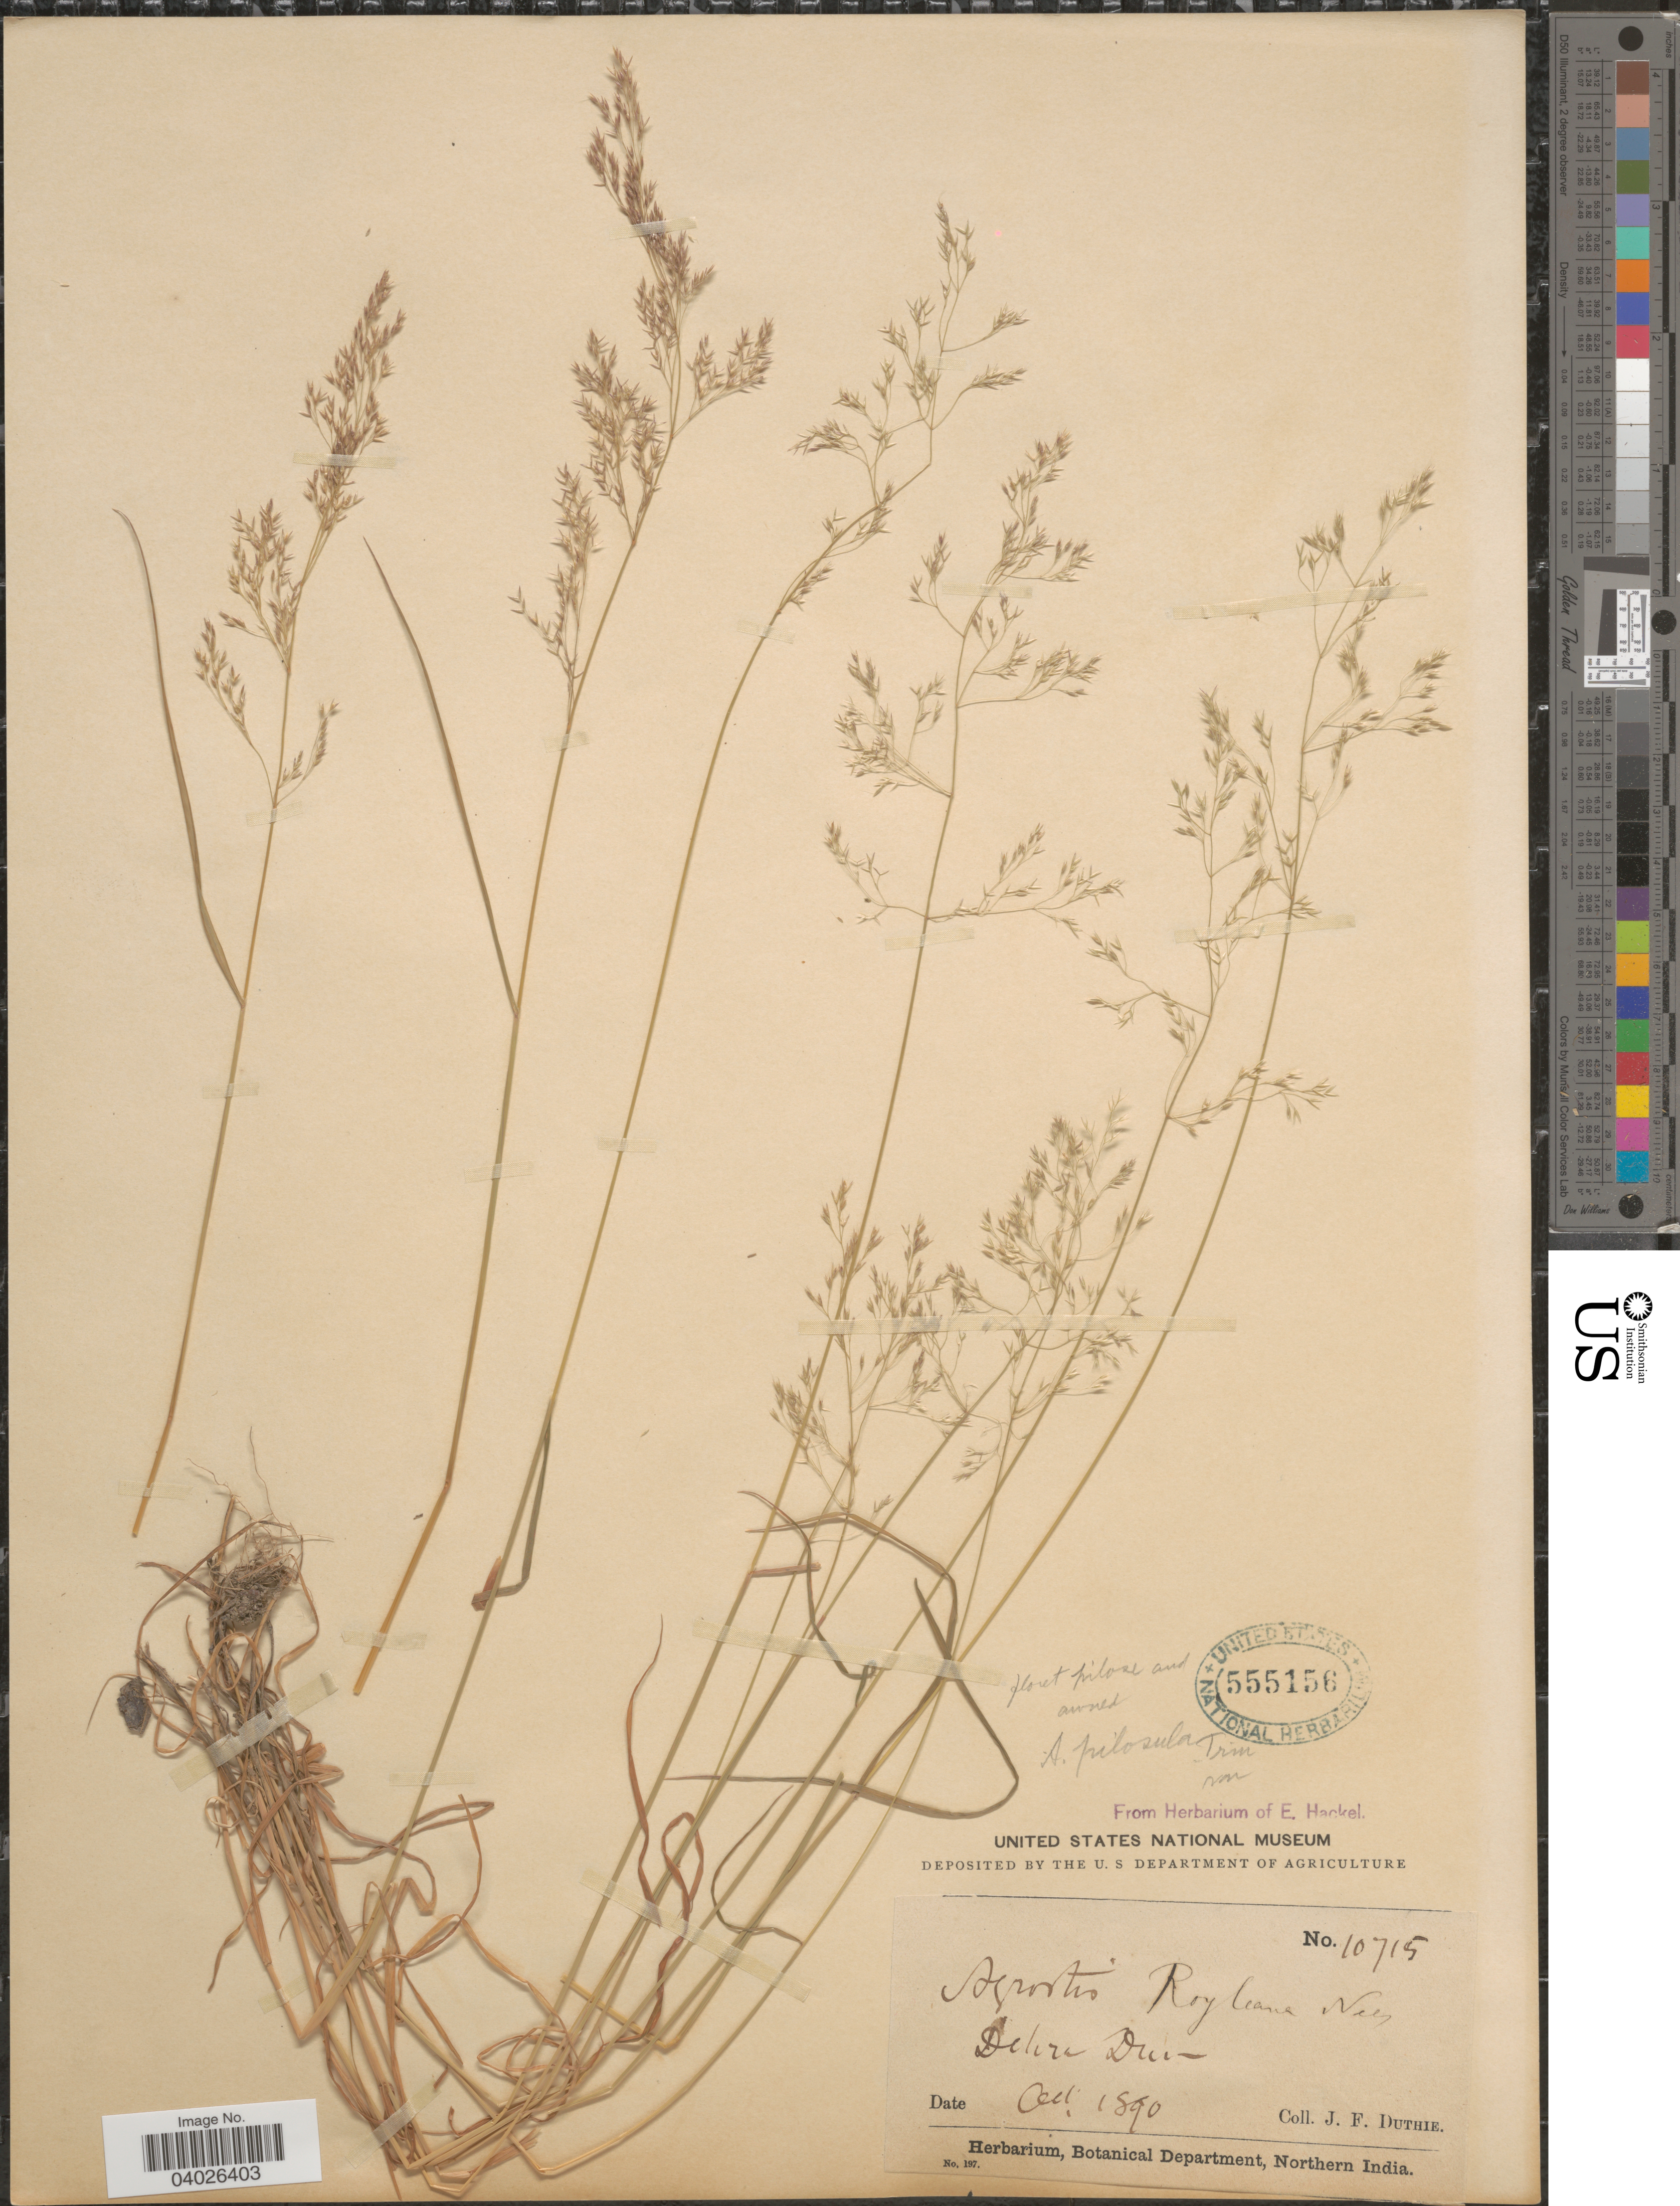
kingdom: Plantae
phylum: Tracheophyta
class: Liliopsida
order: Poales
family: Poaceae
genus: Agrostis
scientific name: Agrostis pilosula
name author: Trin.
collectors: J. F. Duthie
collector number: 10715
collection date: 1890-10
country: India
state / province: Uttarakhand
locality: Dehra Dun.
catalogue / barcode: US 555156